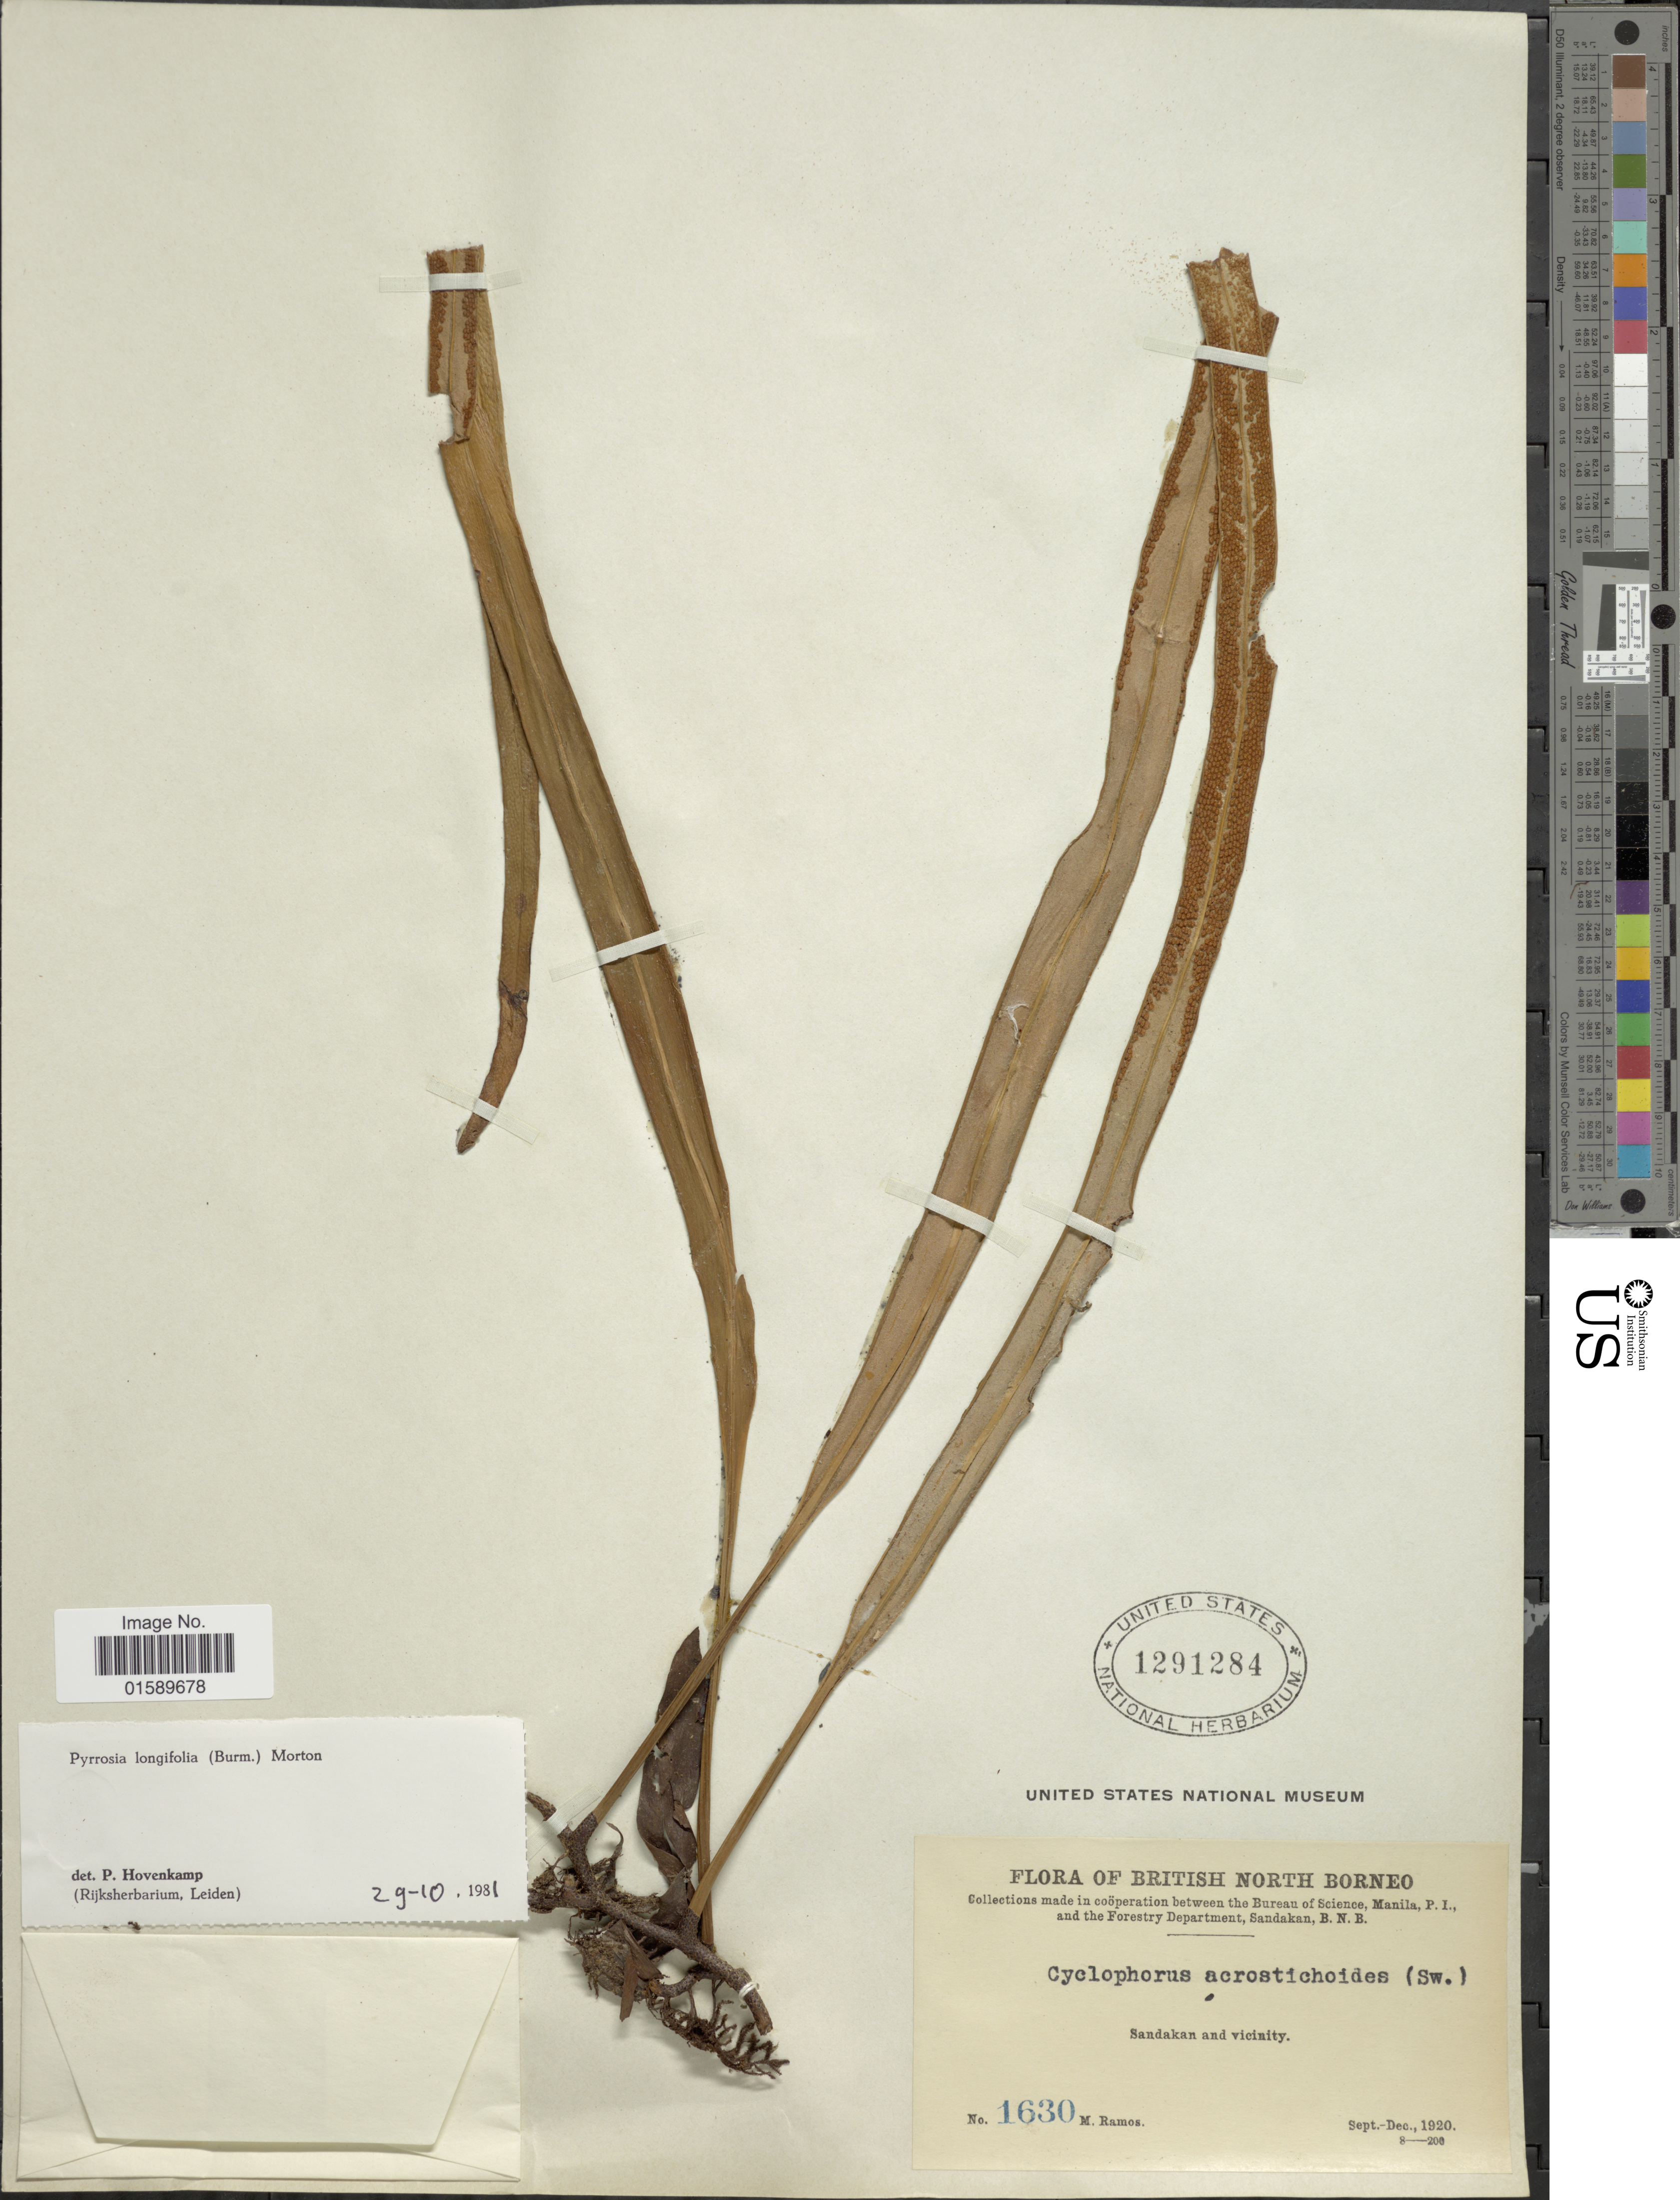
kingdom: Plantae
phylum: Tracheophyta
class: Polypodiopsida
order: Polypodiales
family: Polypodiaceae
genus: Pyrrosia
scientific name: Pyrrosia longifolia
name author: (Burm. f.) C.V. Morton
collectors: M. Ramos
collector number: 1630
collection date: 1920-09/1920-12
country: Malaysia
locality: British North Borneo, Sandakan and vicinity.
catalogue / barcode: US 1291284